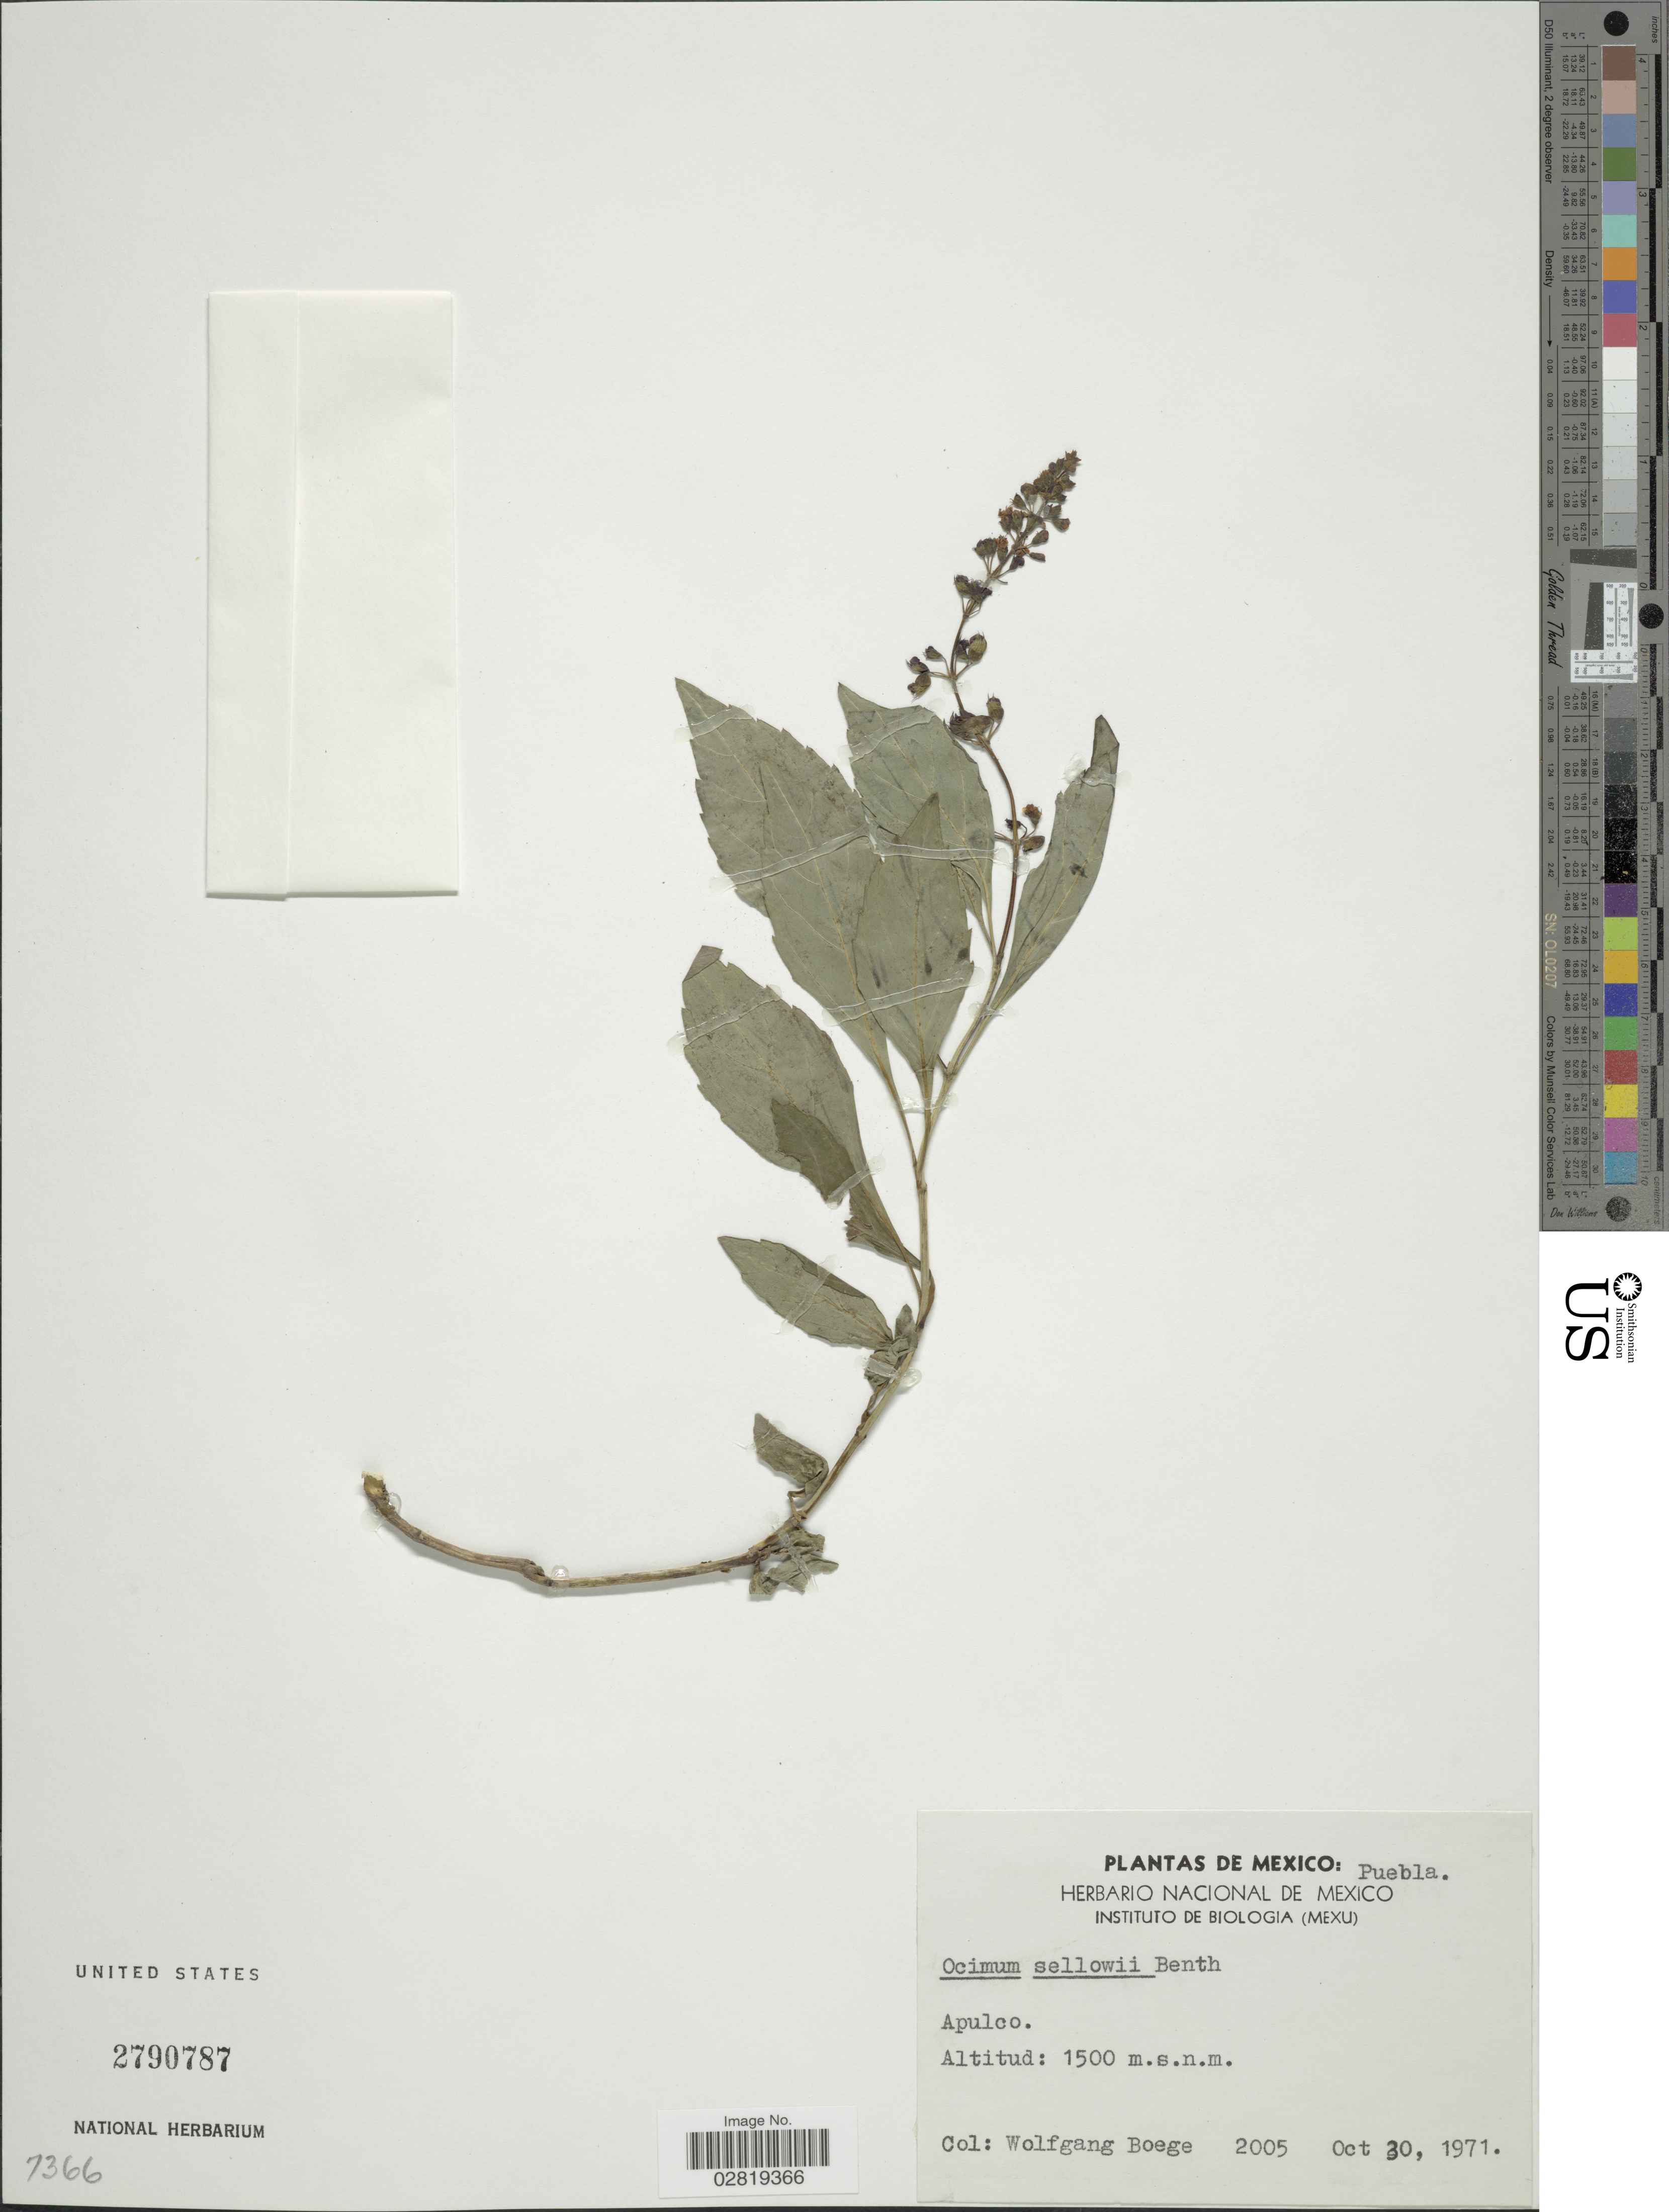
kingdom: Plantae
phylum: Tracheophyta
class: Magnoliopsida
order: Lamiales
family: Lamiaceae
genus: Ocimum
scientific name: Ocimum selloi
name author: Benth.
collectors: W. Boege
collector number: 2005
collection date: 1971-10-30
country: Mexico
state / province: Puebla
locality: Apulco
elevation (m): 1500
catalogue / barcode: US 2790787